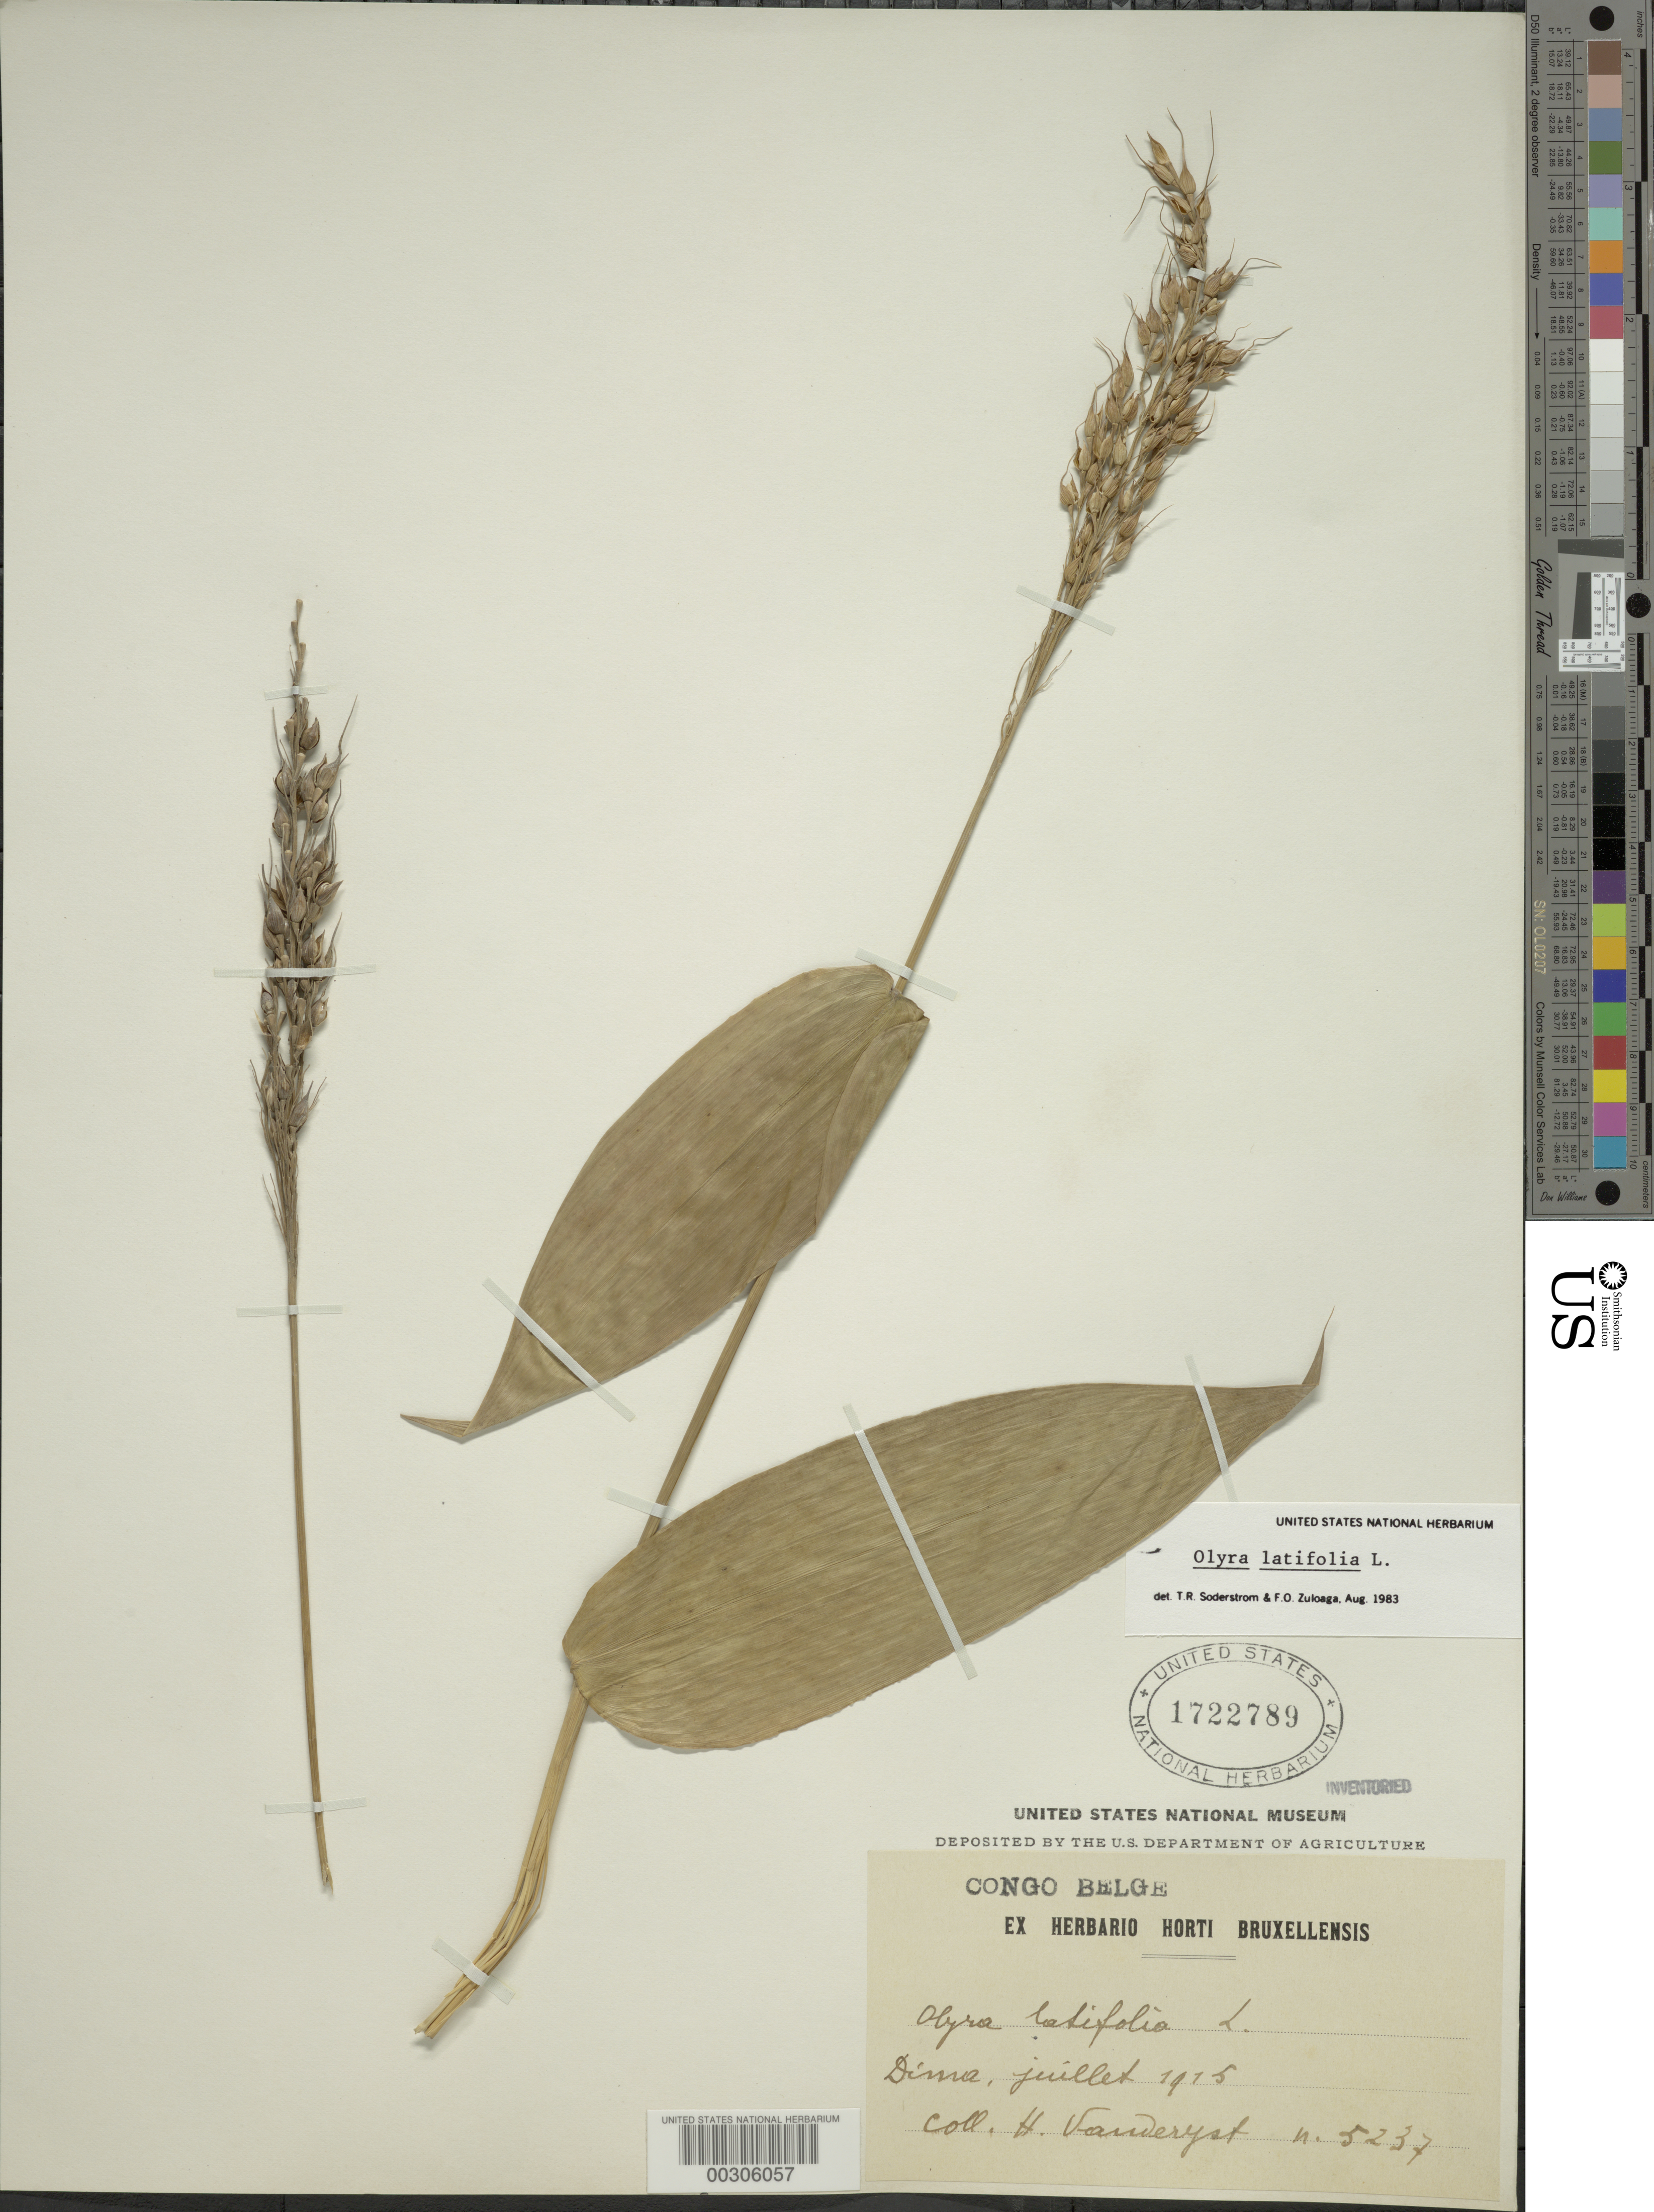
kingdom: Plantae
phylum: Tracheophyta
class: Liliopsida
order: Poales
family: Poaceae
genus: Olyra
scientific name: Olyra latifolia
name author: L.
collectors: H. Veanweryst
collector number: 5237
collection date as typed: Jul 1915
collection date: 1915-07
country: Congo, Democratic Republic of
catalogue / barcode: US 1722789